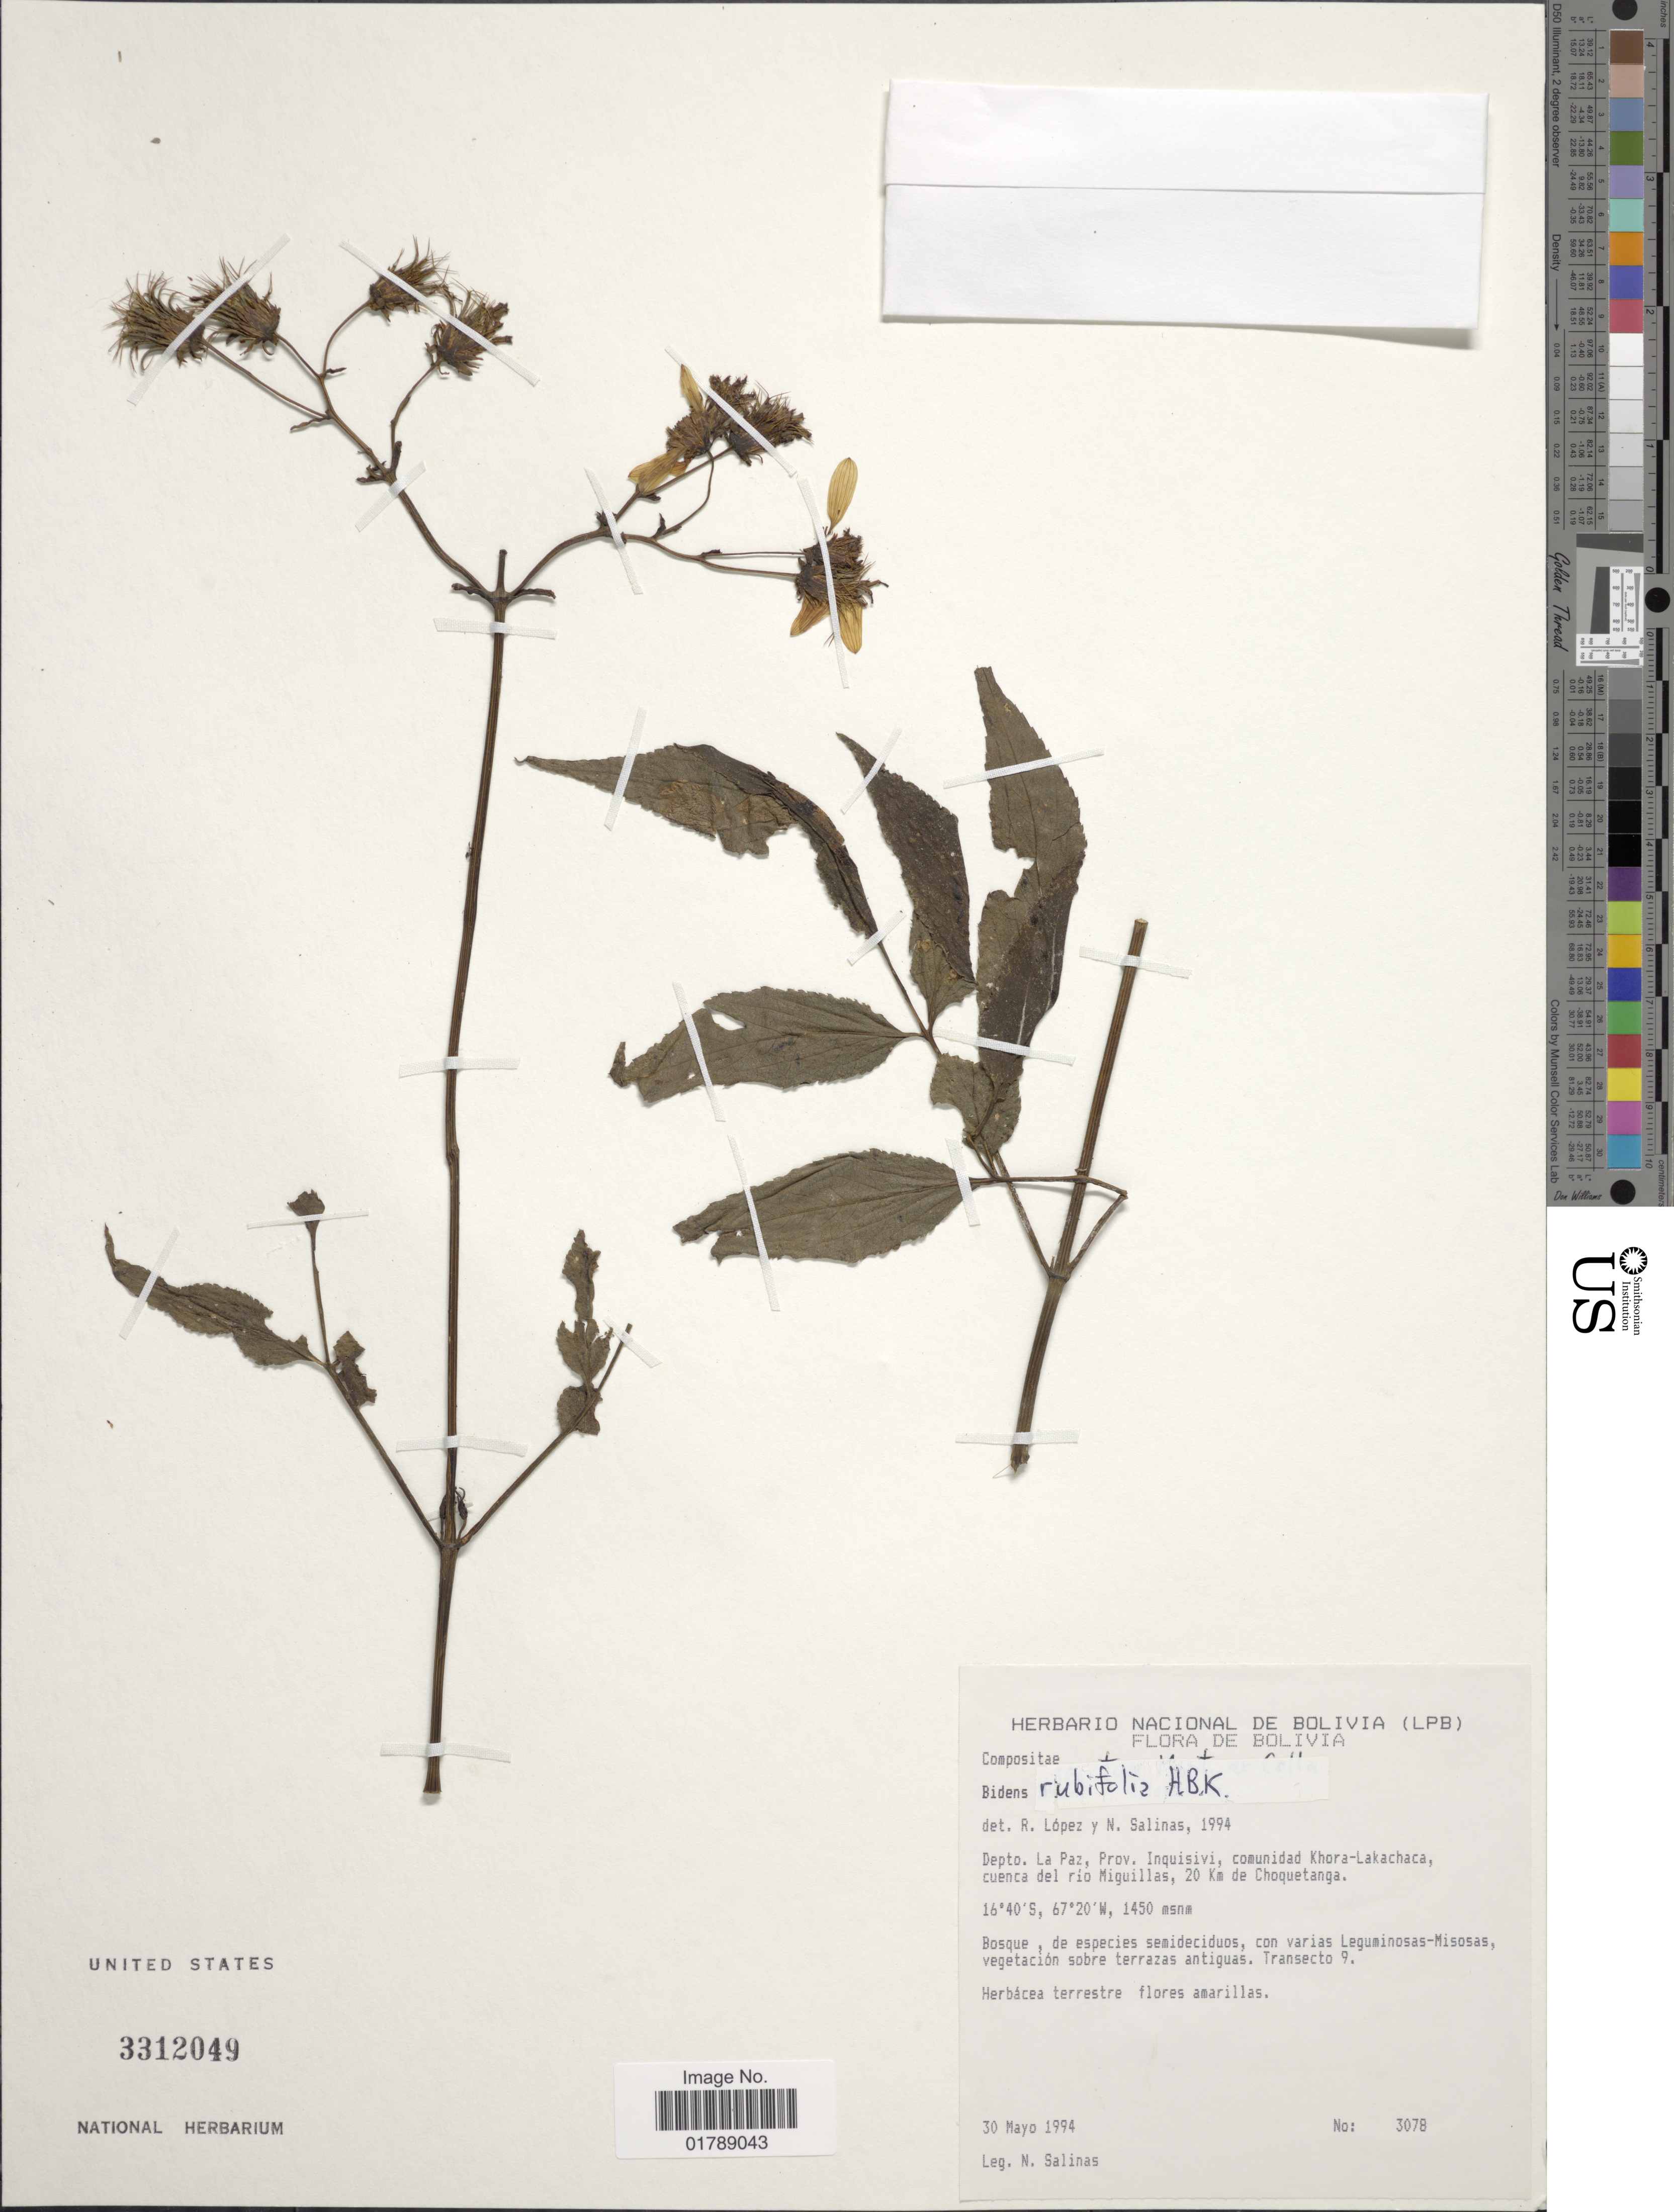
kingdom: Plantae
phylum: Tracheophyta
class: Magnoliopsida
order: Asterales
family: Asteraceae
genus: Bidens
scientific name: Bidens segetum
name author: Mart. ex Colla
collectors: N. Salinas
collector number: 3078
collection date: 1994-05-30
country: Bolivia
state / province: La Paz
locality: Prov. Inquisivi, comunidad Khora-Lakachaca, cuenca del río Miquillas, 20 Km de Choquetanga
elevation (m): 1450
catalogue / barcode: US 3312049